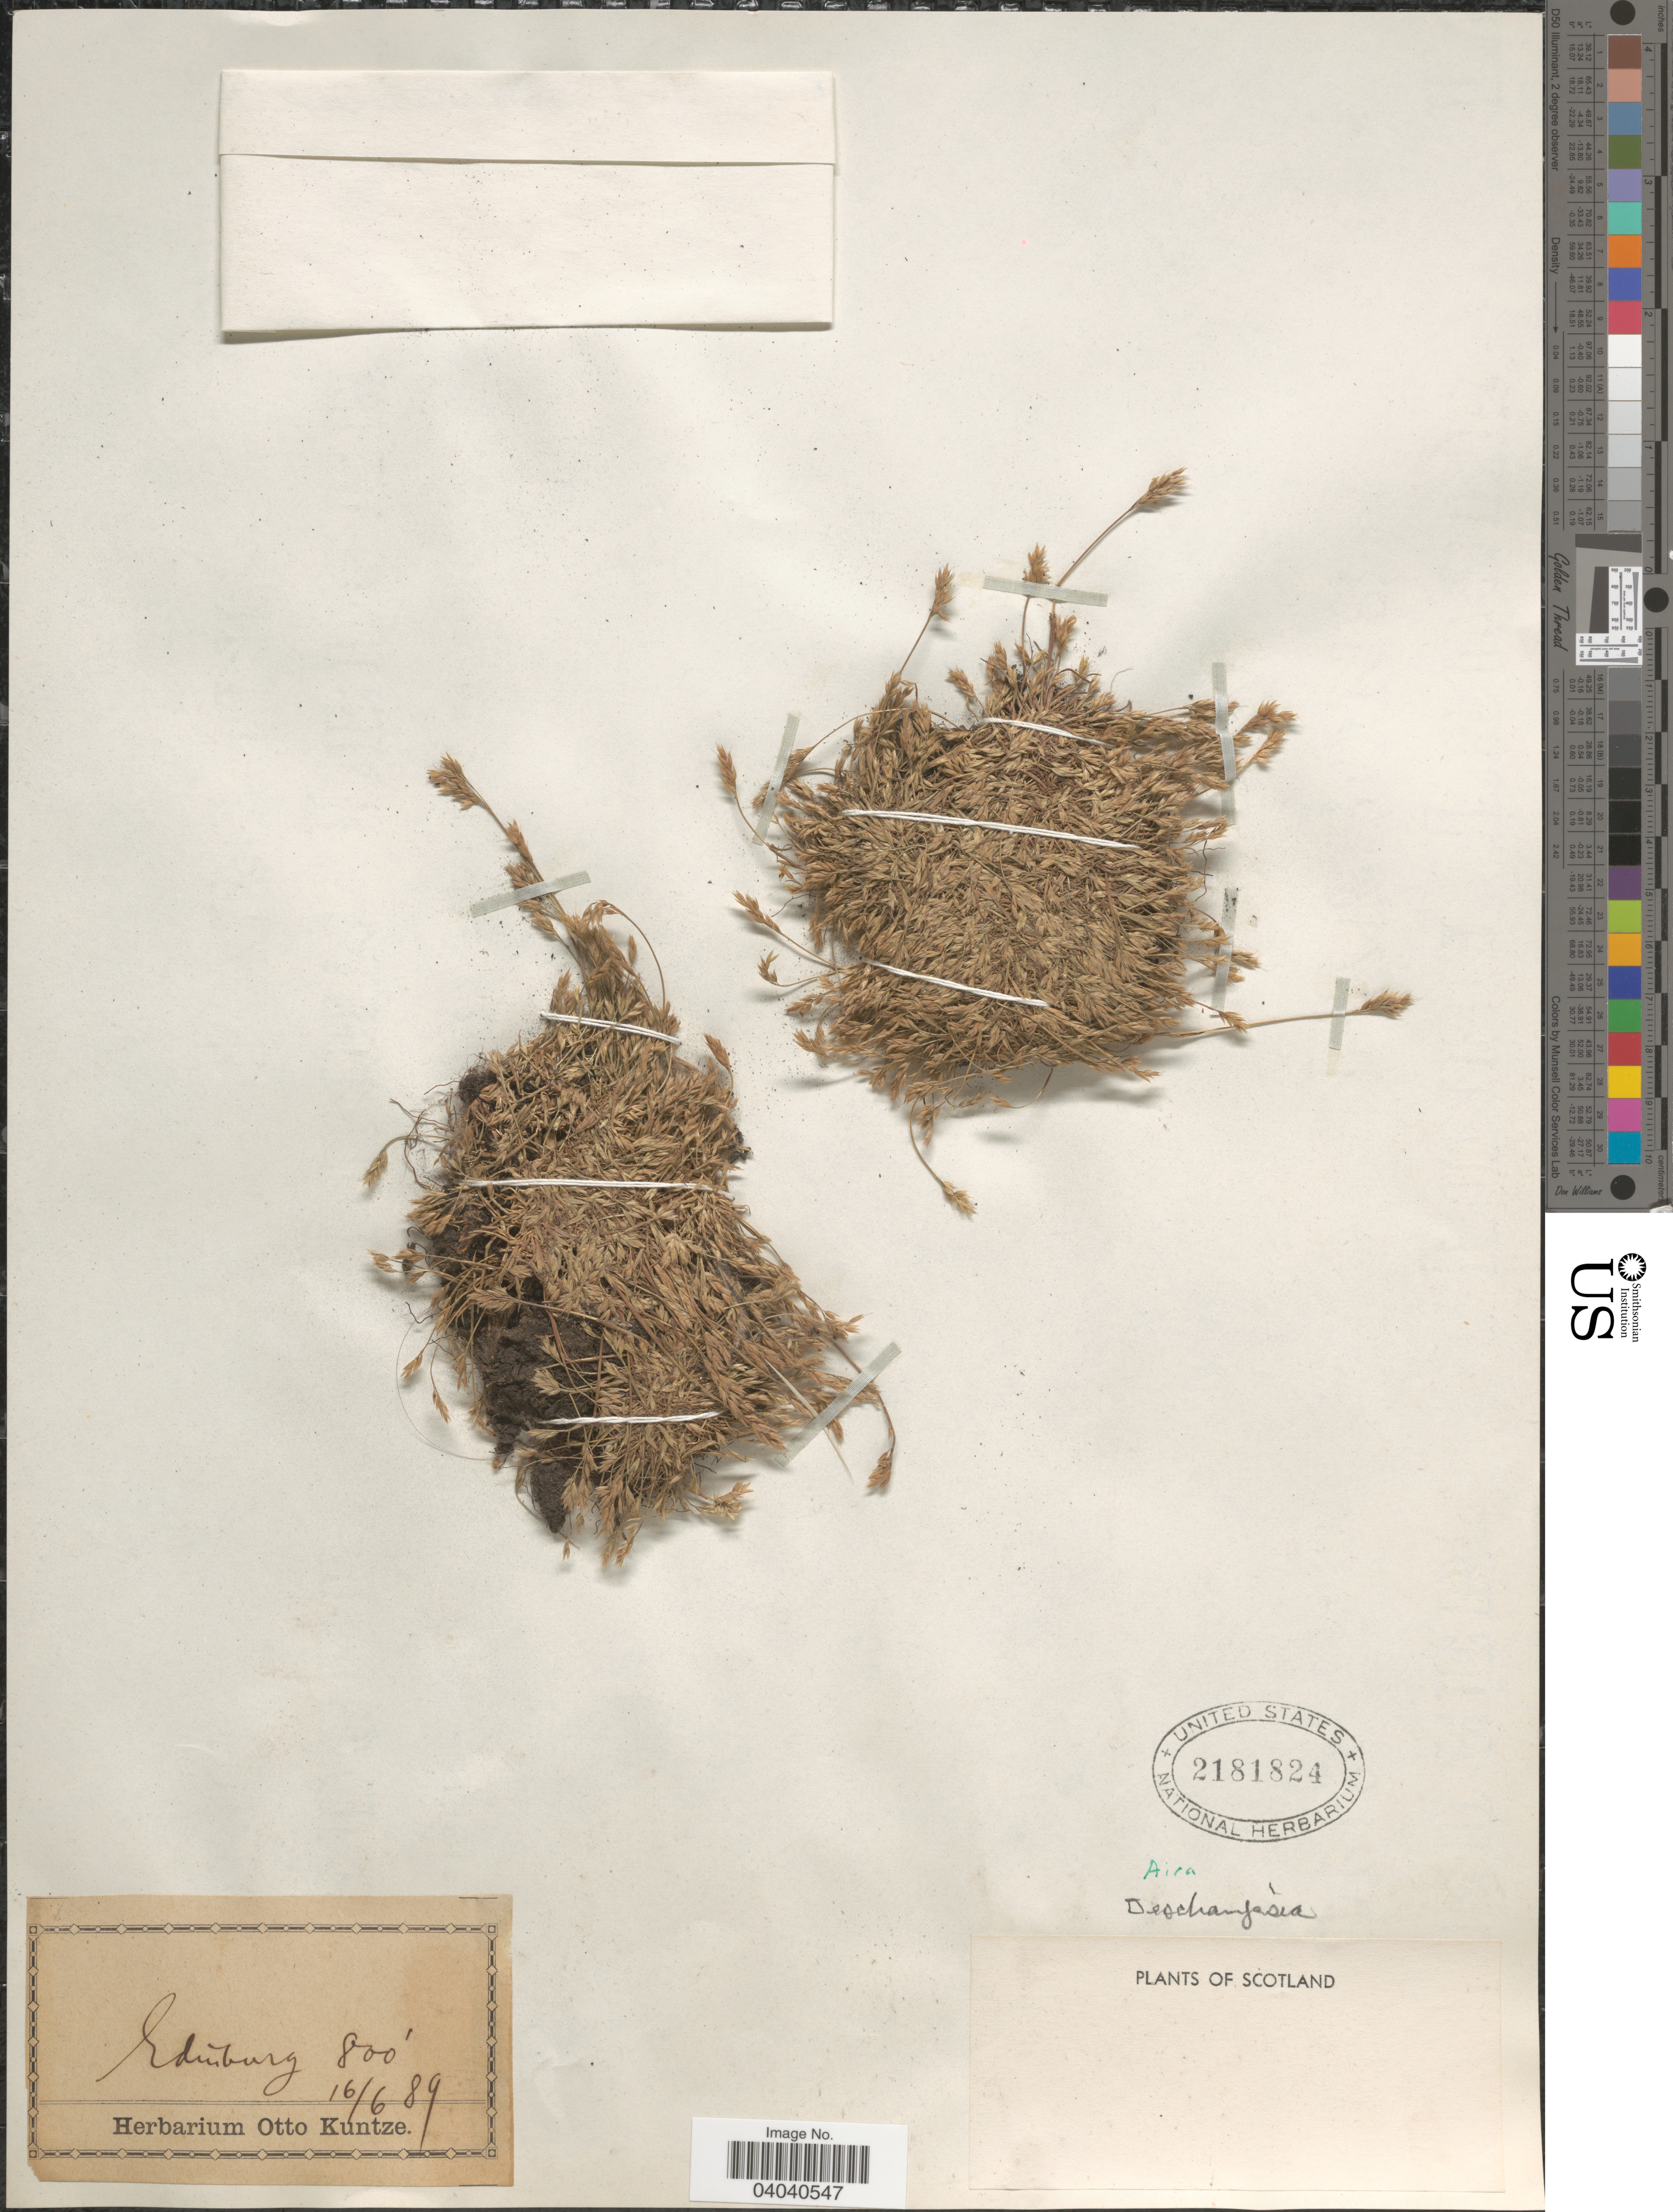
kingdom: Plantae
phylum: Tracheophyta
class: Liliopsida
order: Poales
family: Poaceae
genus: Deschampsia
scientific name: Deschampsia sp.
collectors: ex herb. Otto Kuntze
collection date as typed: Transcribed d/m/y: 16/6/89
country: United Kingdom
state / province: Scotland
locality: Edinburg.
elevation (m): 244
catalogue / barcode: US 2181824